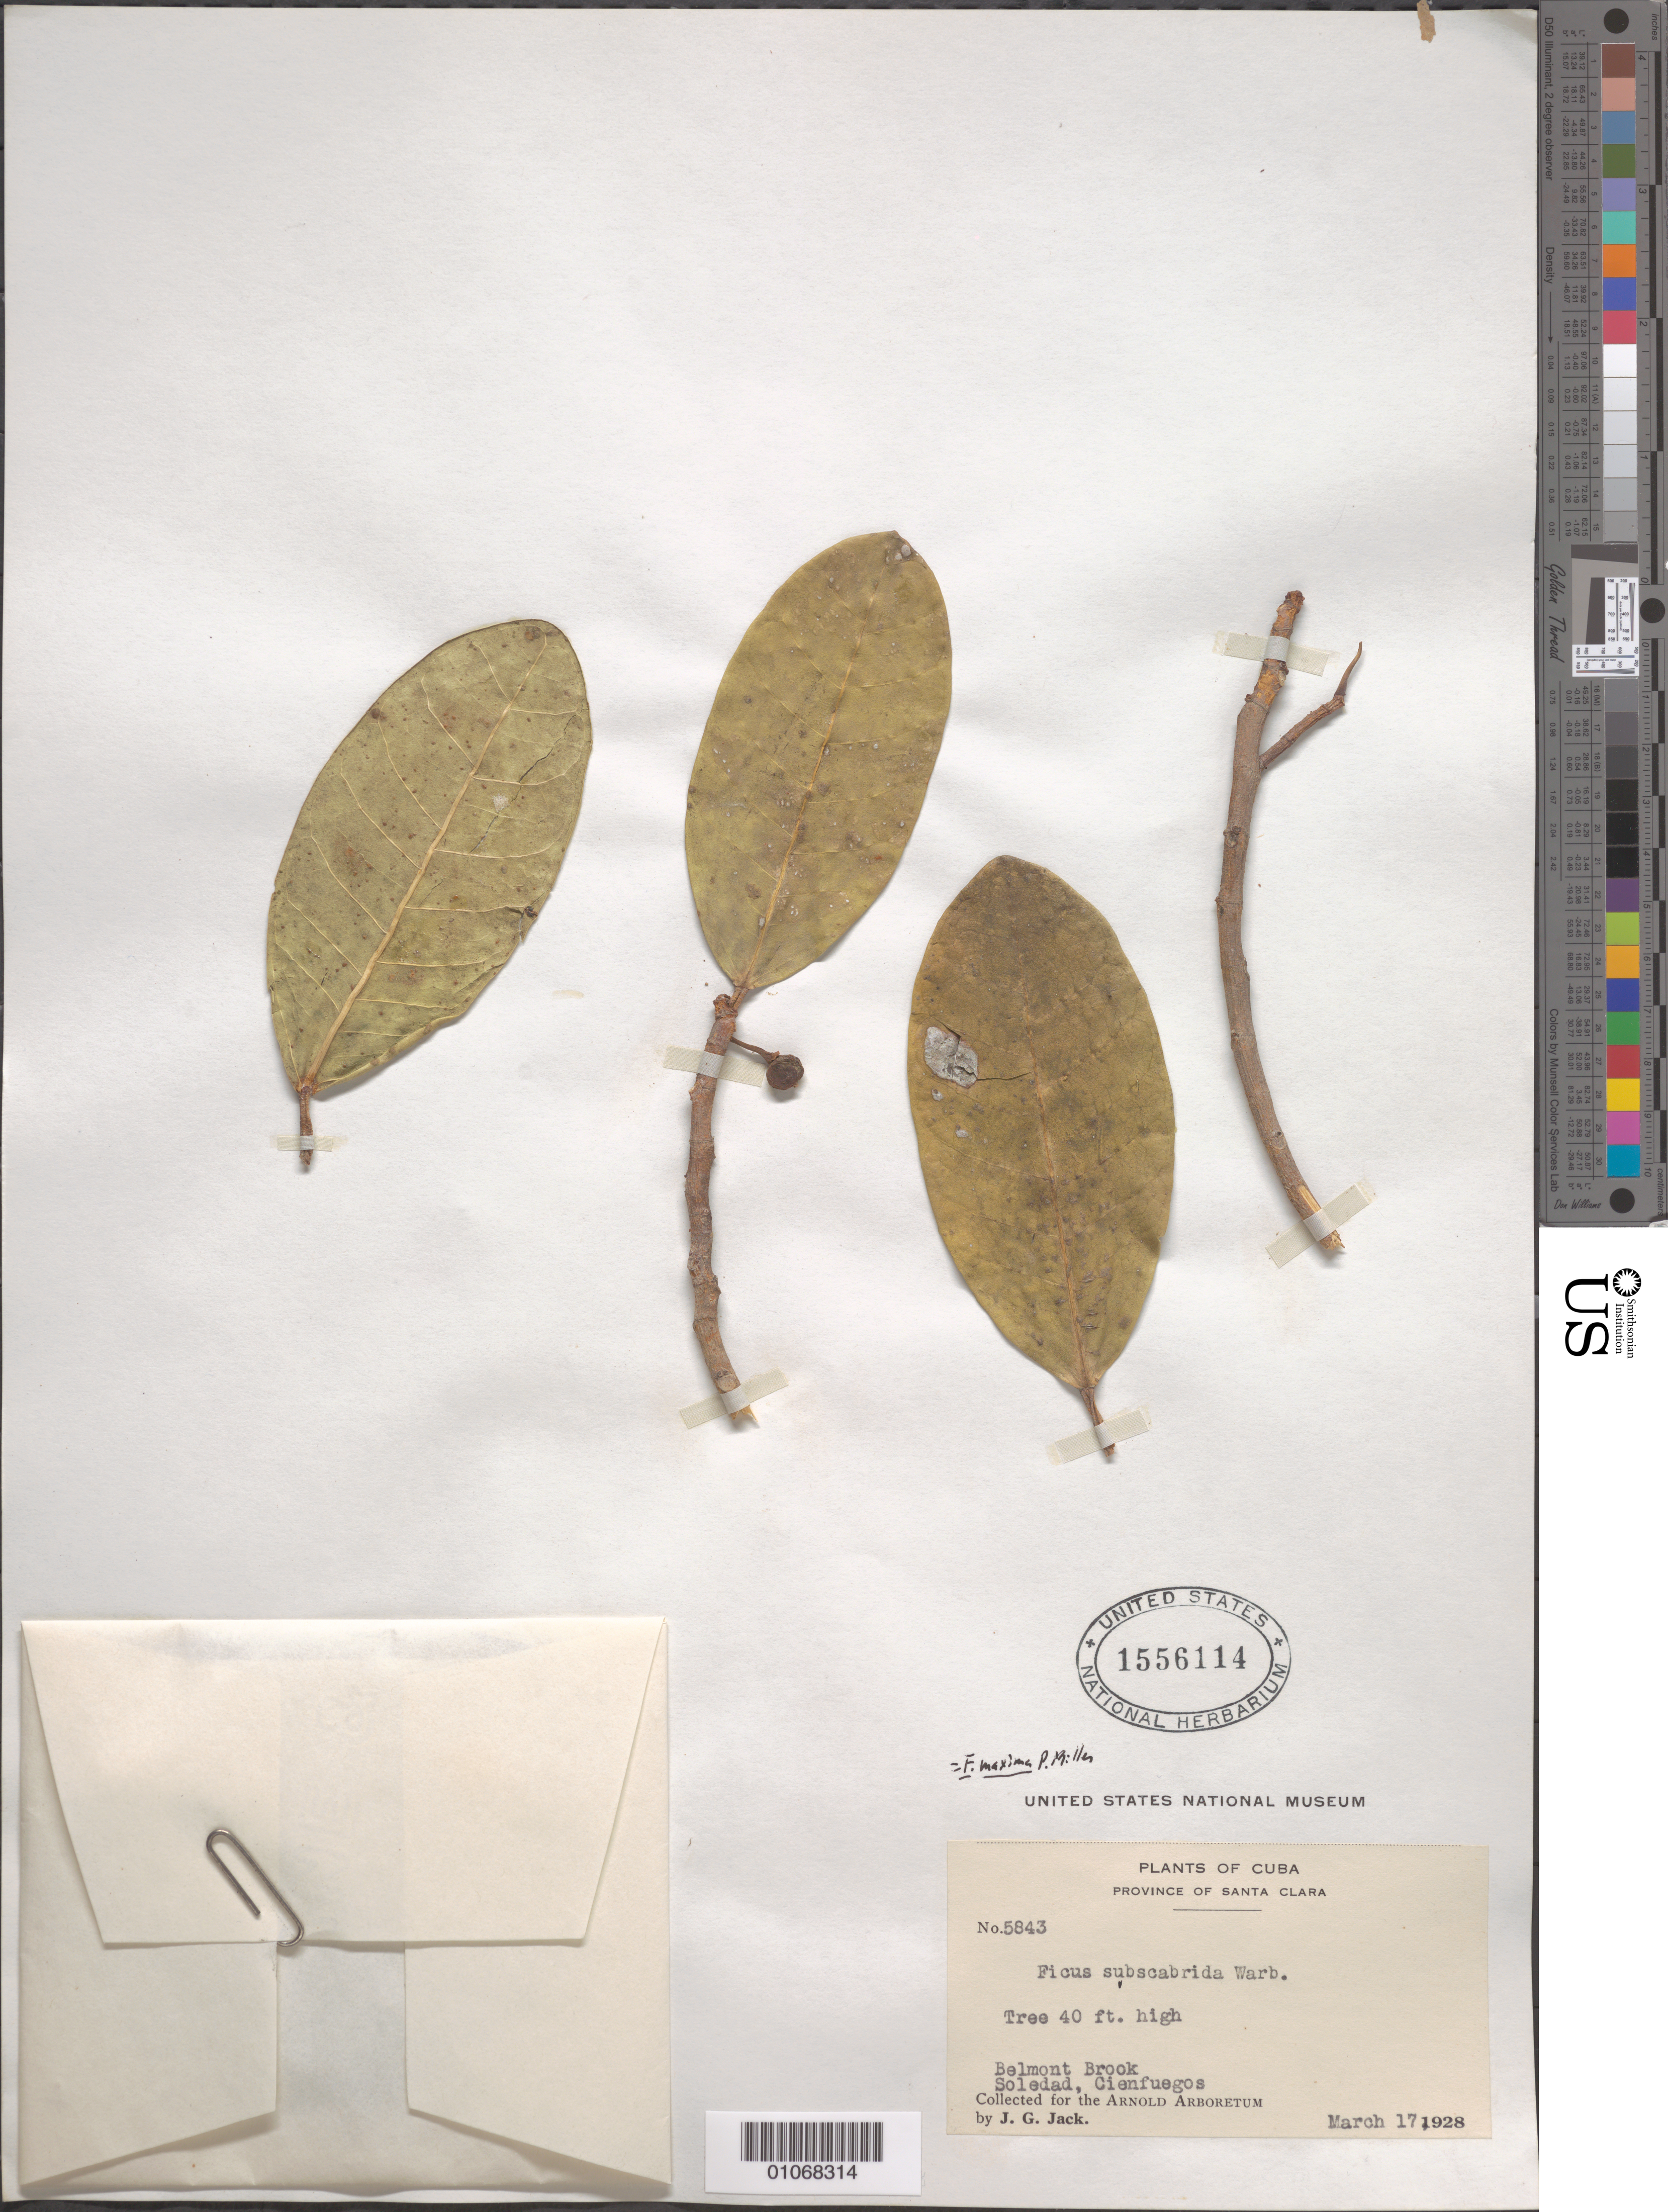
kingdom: Plantae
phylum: Tracheophyta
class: Magnoliopsida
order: Rosales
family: Moraceae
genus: Ficus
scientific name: Ficus maxima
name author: Mill.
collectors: J. G. Jack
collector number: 5843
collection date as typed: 17 Mar 1928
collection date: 1928-03-17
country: Cuba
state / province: Cienfuegos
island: Cuba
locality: Soledad Belmont Brook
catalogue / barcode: US 1556114